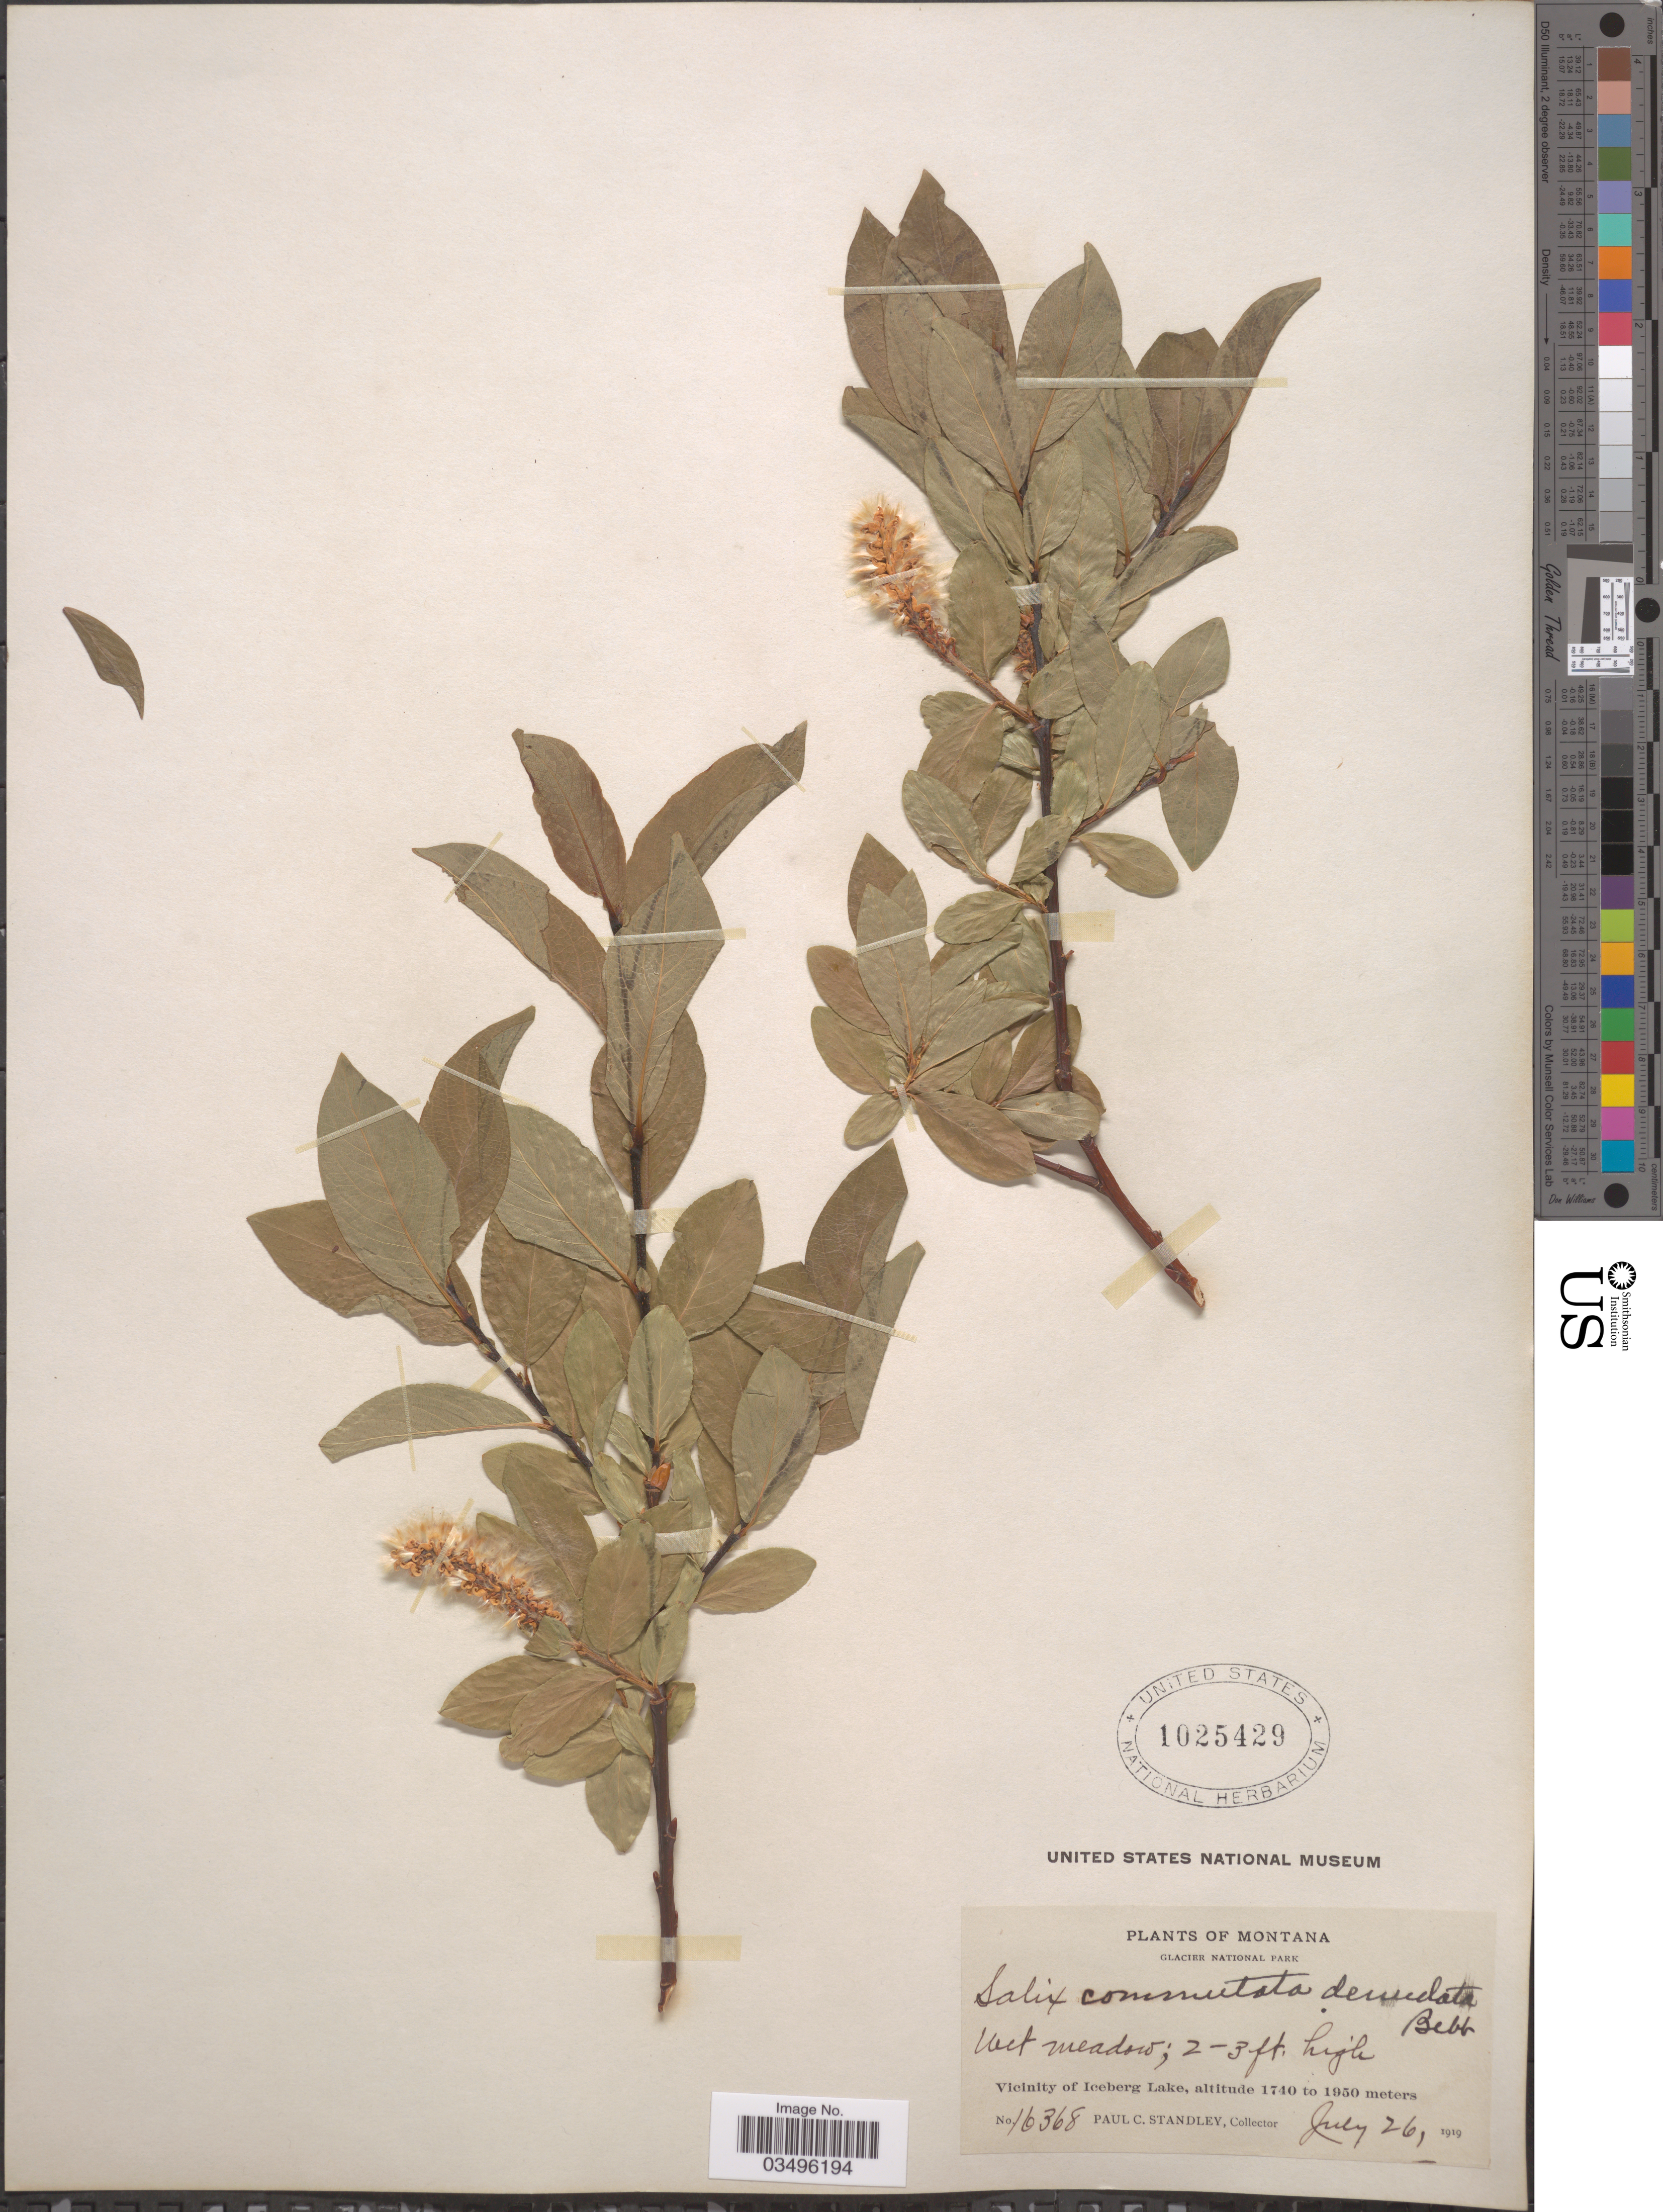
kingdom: Plantae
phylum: Tracheophyta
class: Magnoliopsida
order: Malpighiales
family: Salicaceae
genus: Salix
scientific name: Salix commutata var. denudata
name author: Bebb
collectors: P. C. Standley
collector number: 16368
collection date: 1919-07-26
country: United States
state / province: Montana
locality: Glacier National Park. Vicinity of Iceberg Lake.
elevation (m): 1740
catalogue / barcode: US 1025429